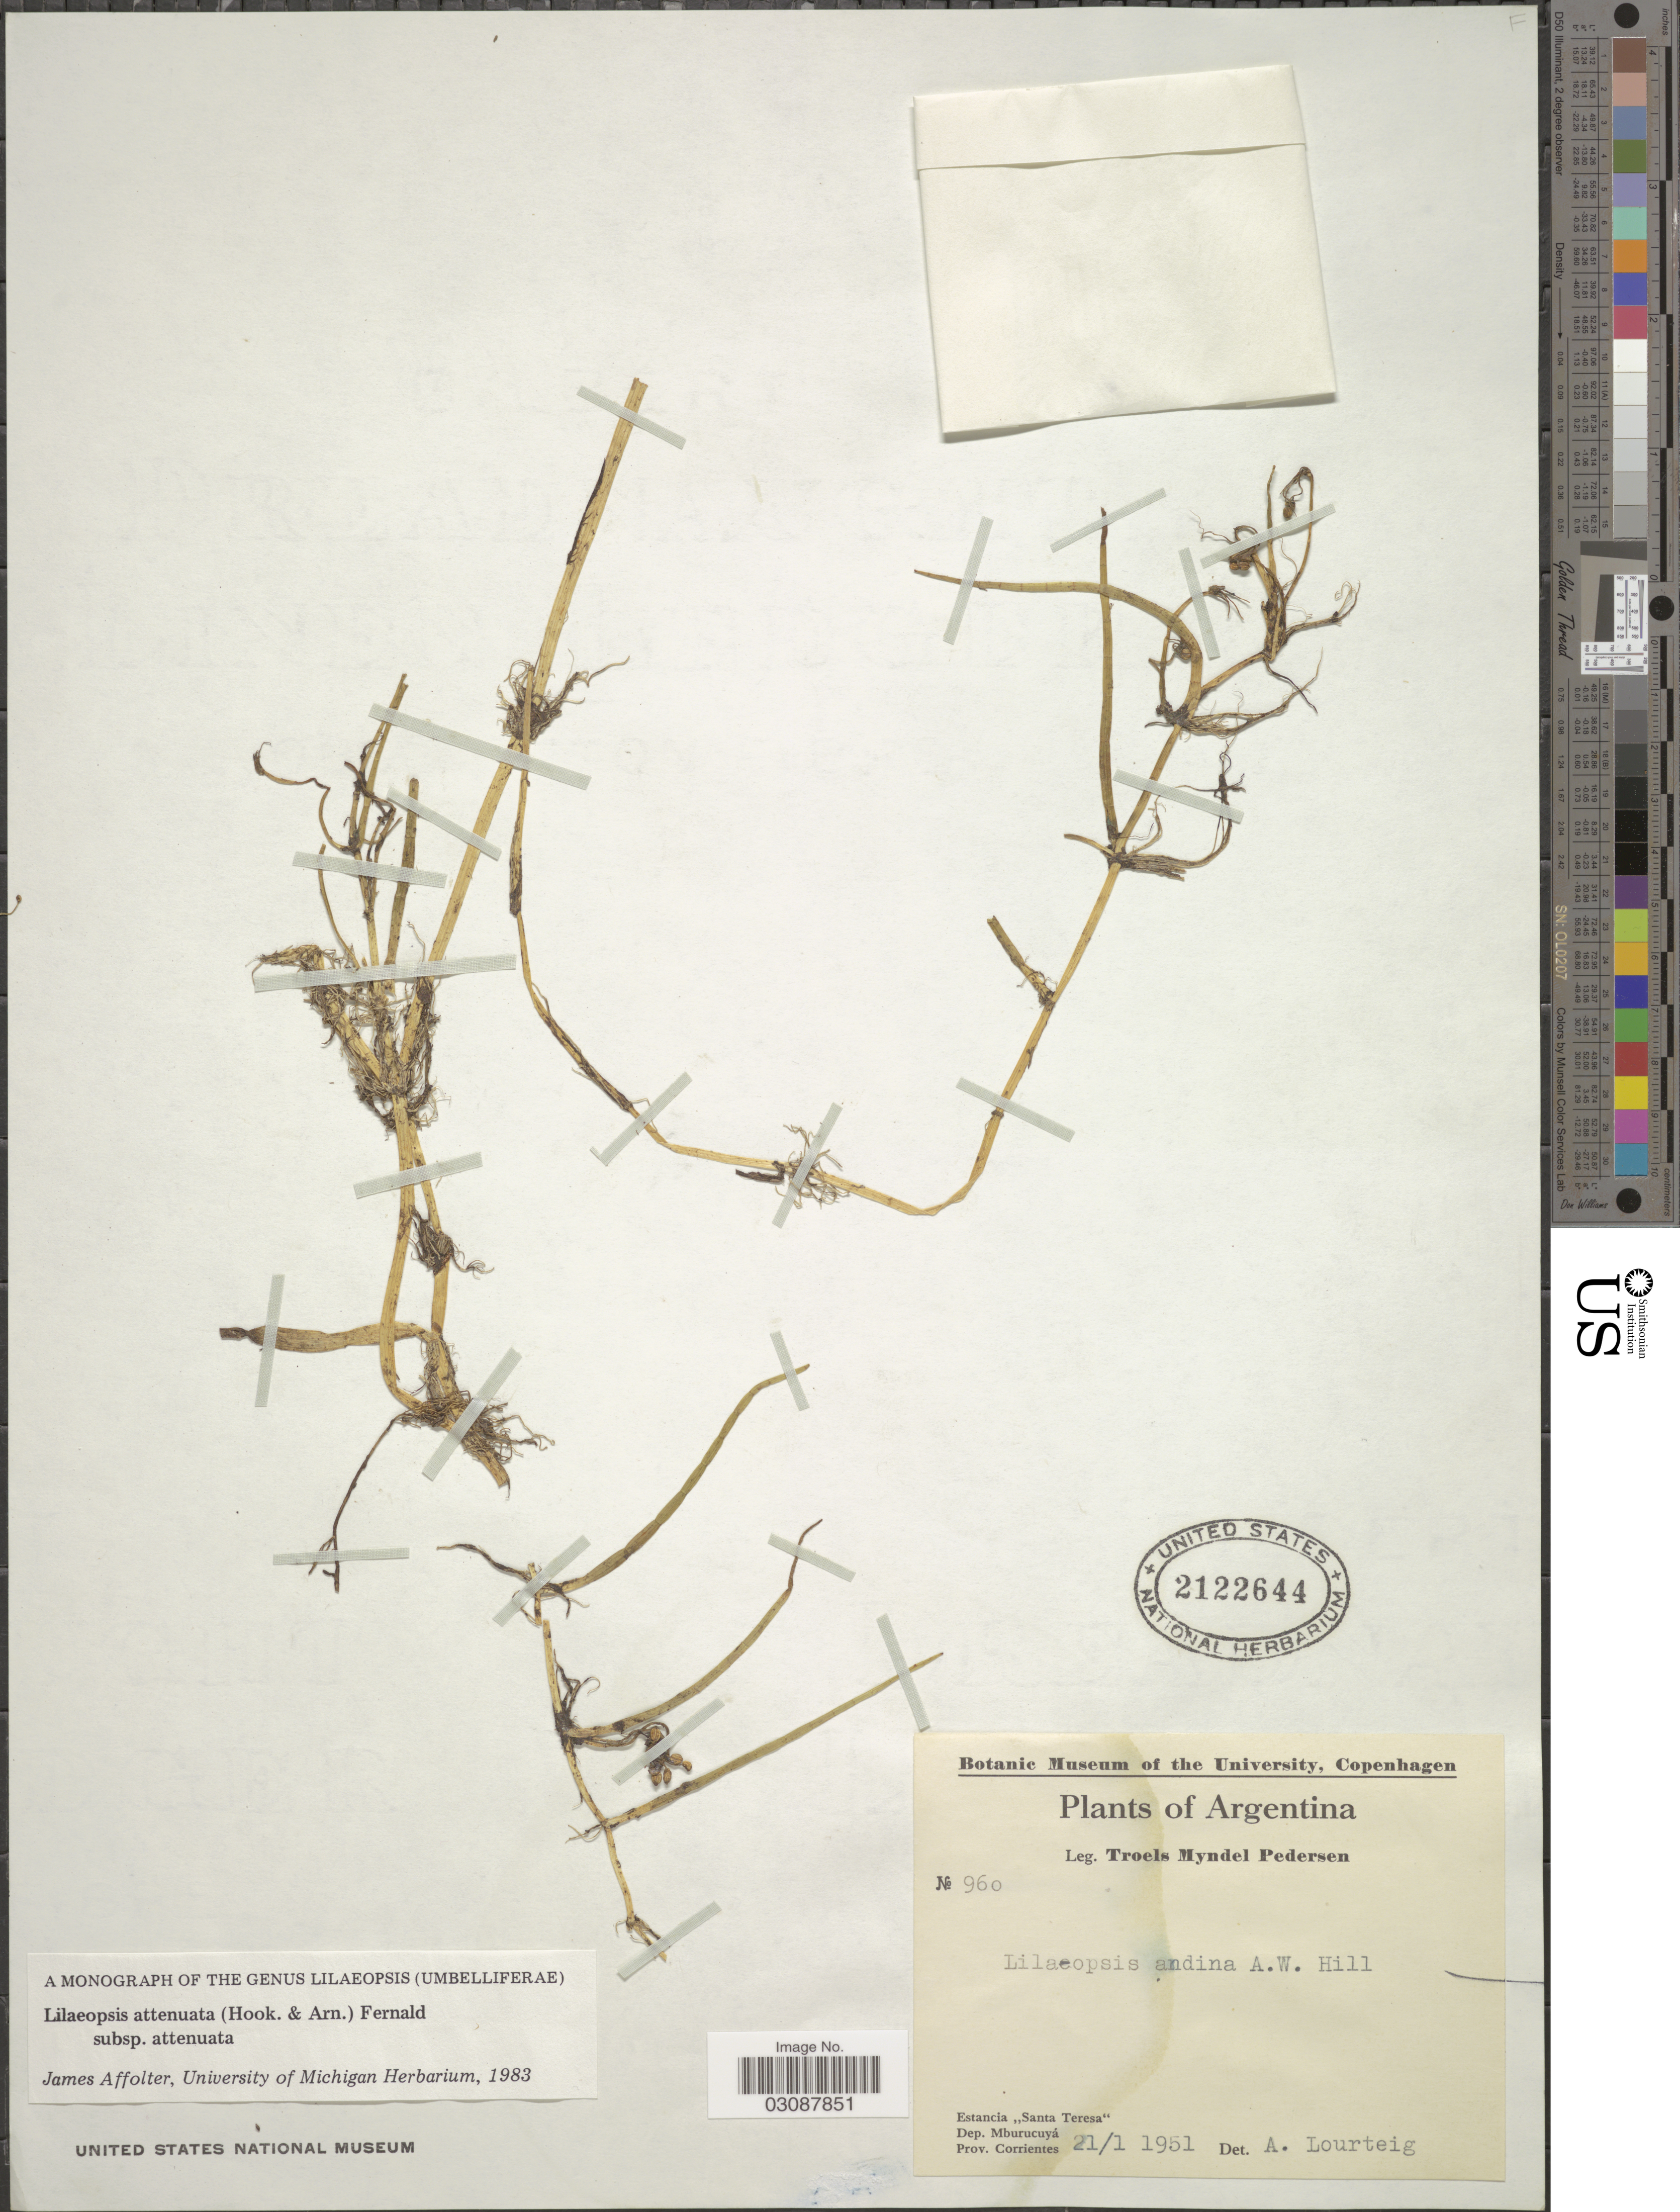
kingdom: Plantae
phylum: Tracheophyta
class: Magnoliopsida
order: Apiales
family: Apiaceae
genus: Lilaeopsis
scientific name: Lilaeopsis attenuata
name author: (Hook. & Arn.) Fernald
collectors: T. Pederson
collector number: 960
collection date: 1951-01-21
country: Argentina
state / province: Corrientes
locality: Estancia "Santa Teresa", Dep. Mburucuyá.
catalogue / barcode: US 2122644